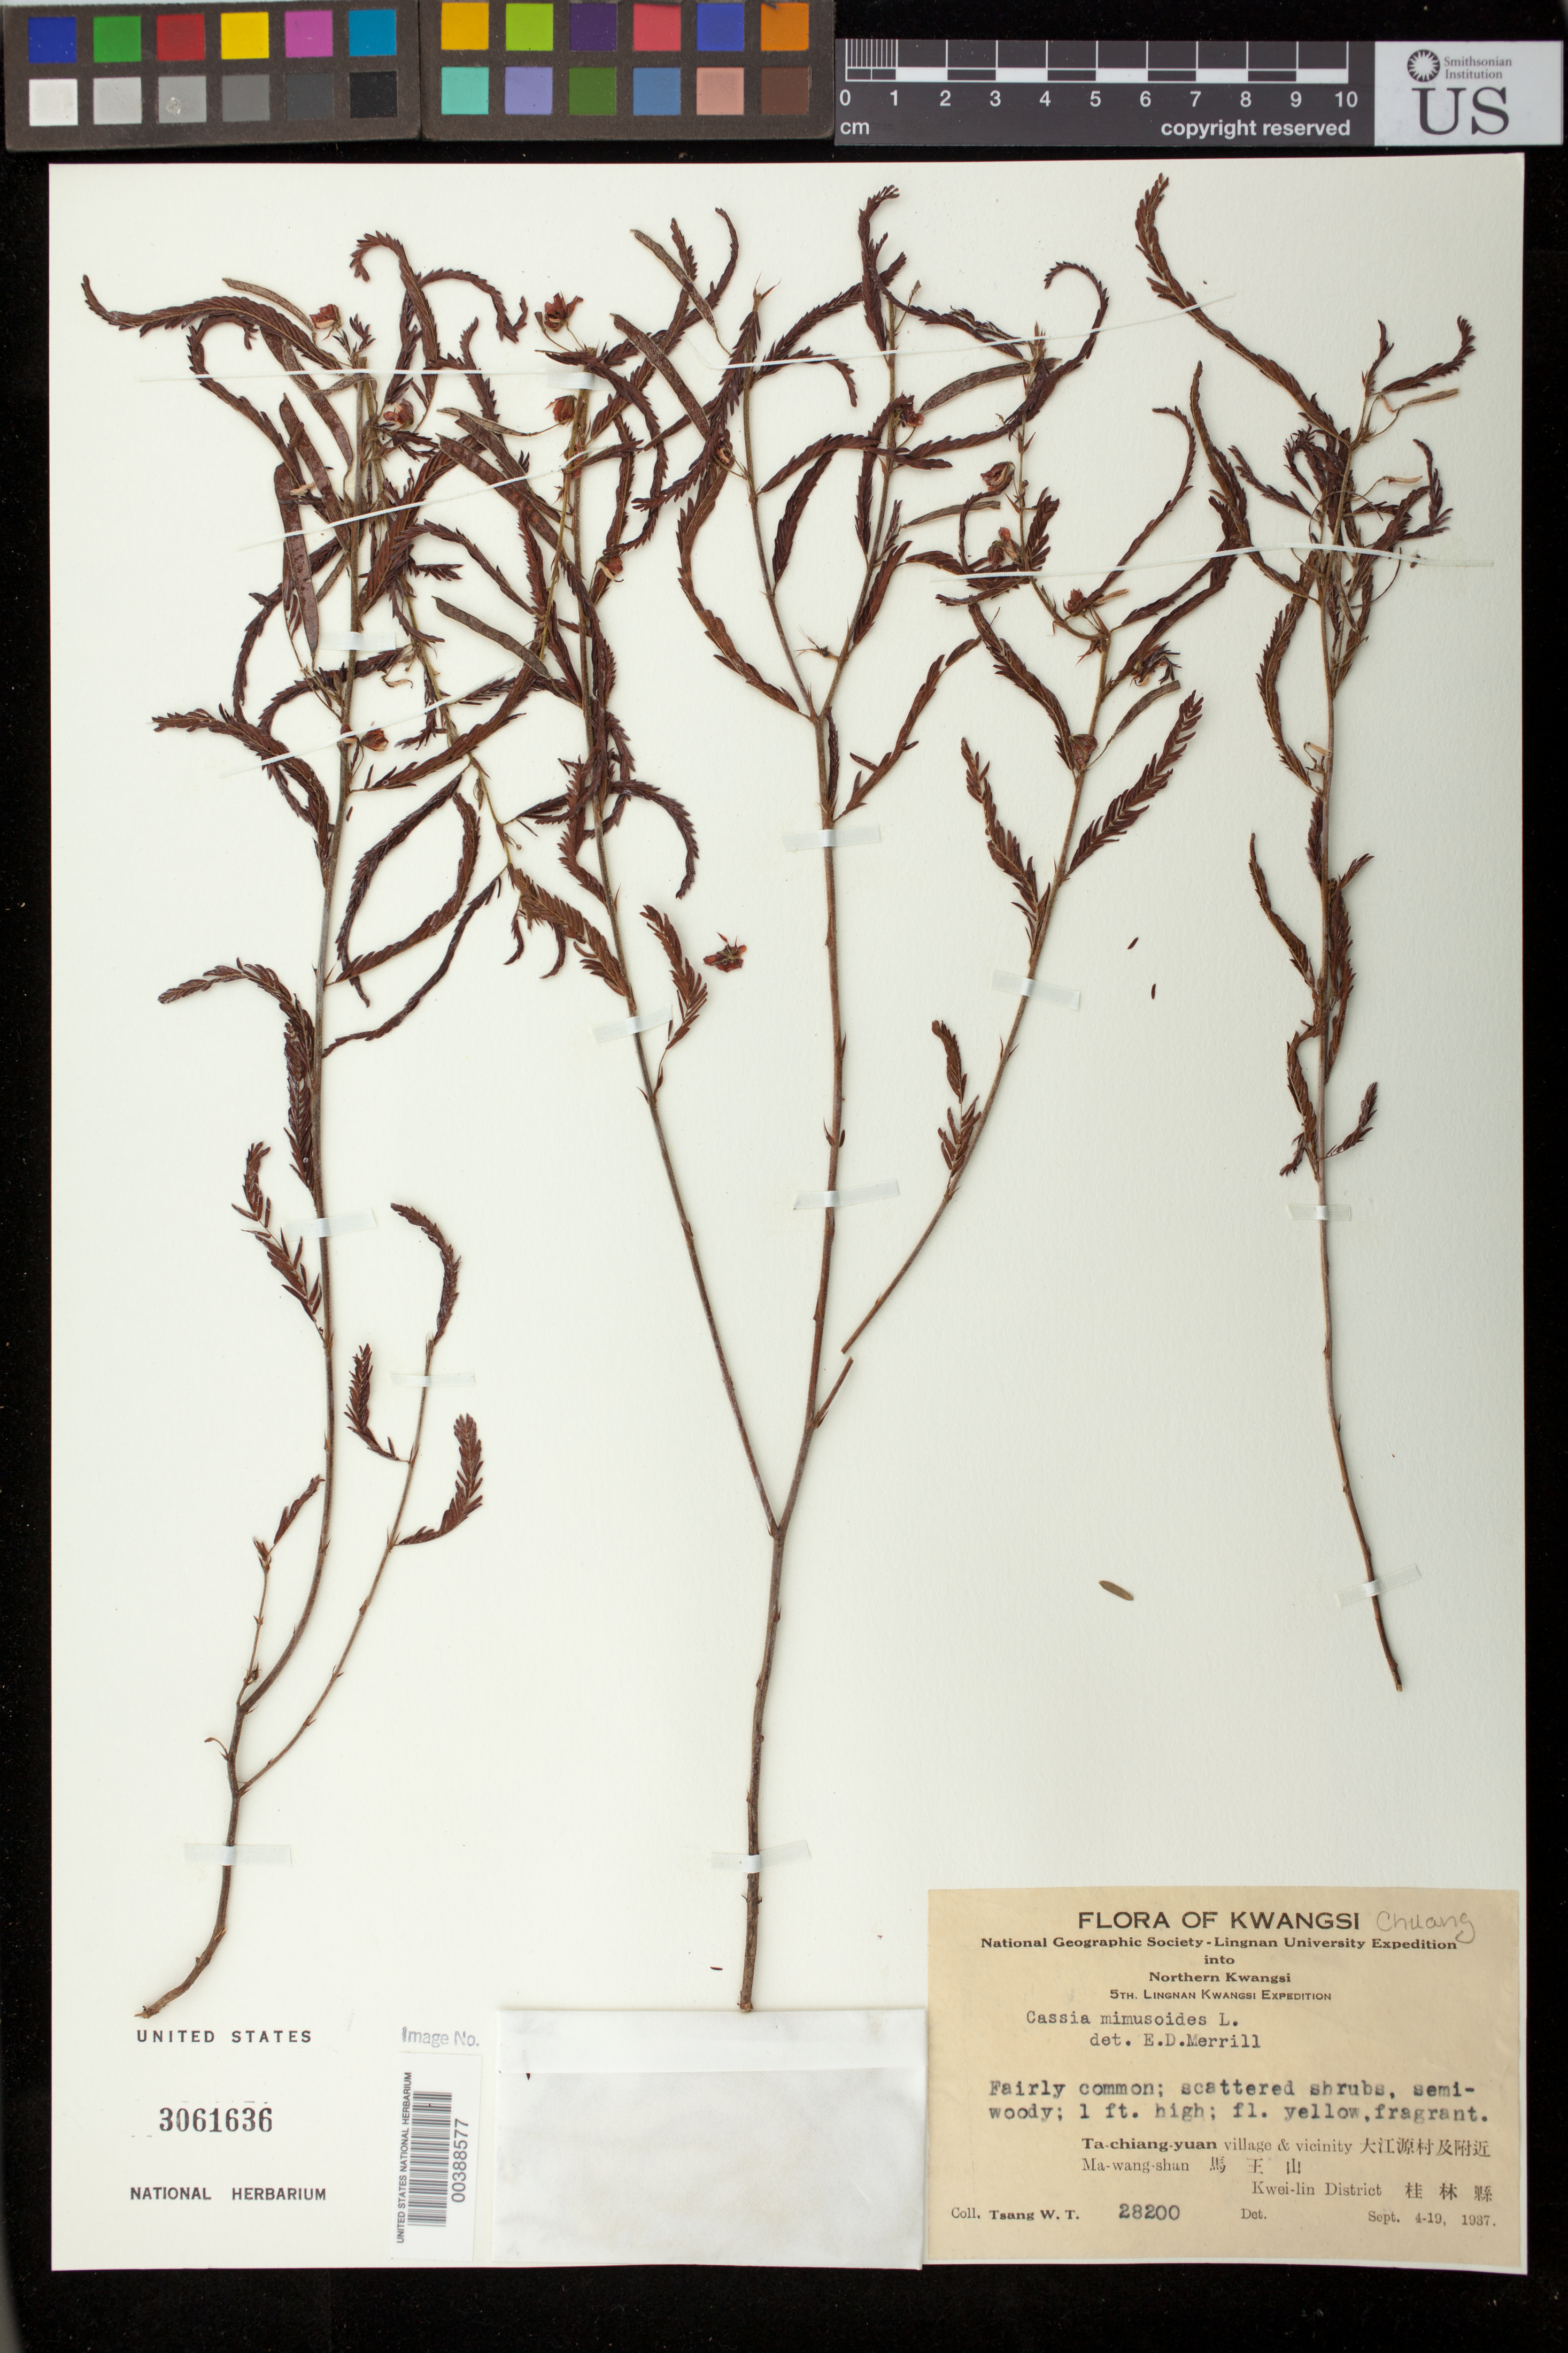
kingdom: Plantae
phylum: Tracheophyta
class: Magnoliopsida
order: Fabales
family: Fabaceae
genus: Chamaecrista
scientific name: Chamaecrista mimosoides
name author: (L.) Greene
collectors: W. T. Tsang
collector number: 28200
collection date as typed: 04 Sep 1937 to 19 Sep 1937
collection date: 1937-09-04/1937-09-19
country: China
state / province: Guangxi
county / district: Guilin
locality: Northern Kwangsi; Ta-chiang-yuan village & vicinity, Ma-wang-shan, Kwei-lin District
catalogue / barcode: US 3061636